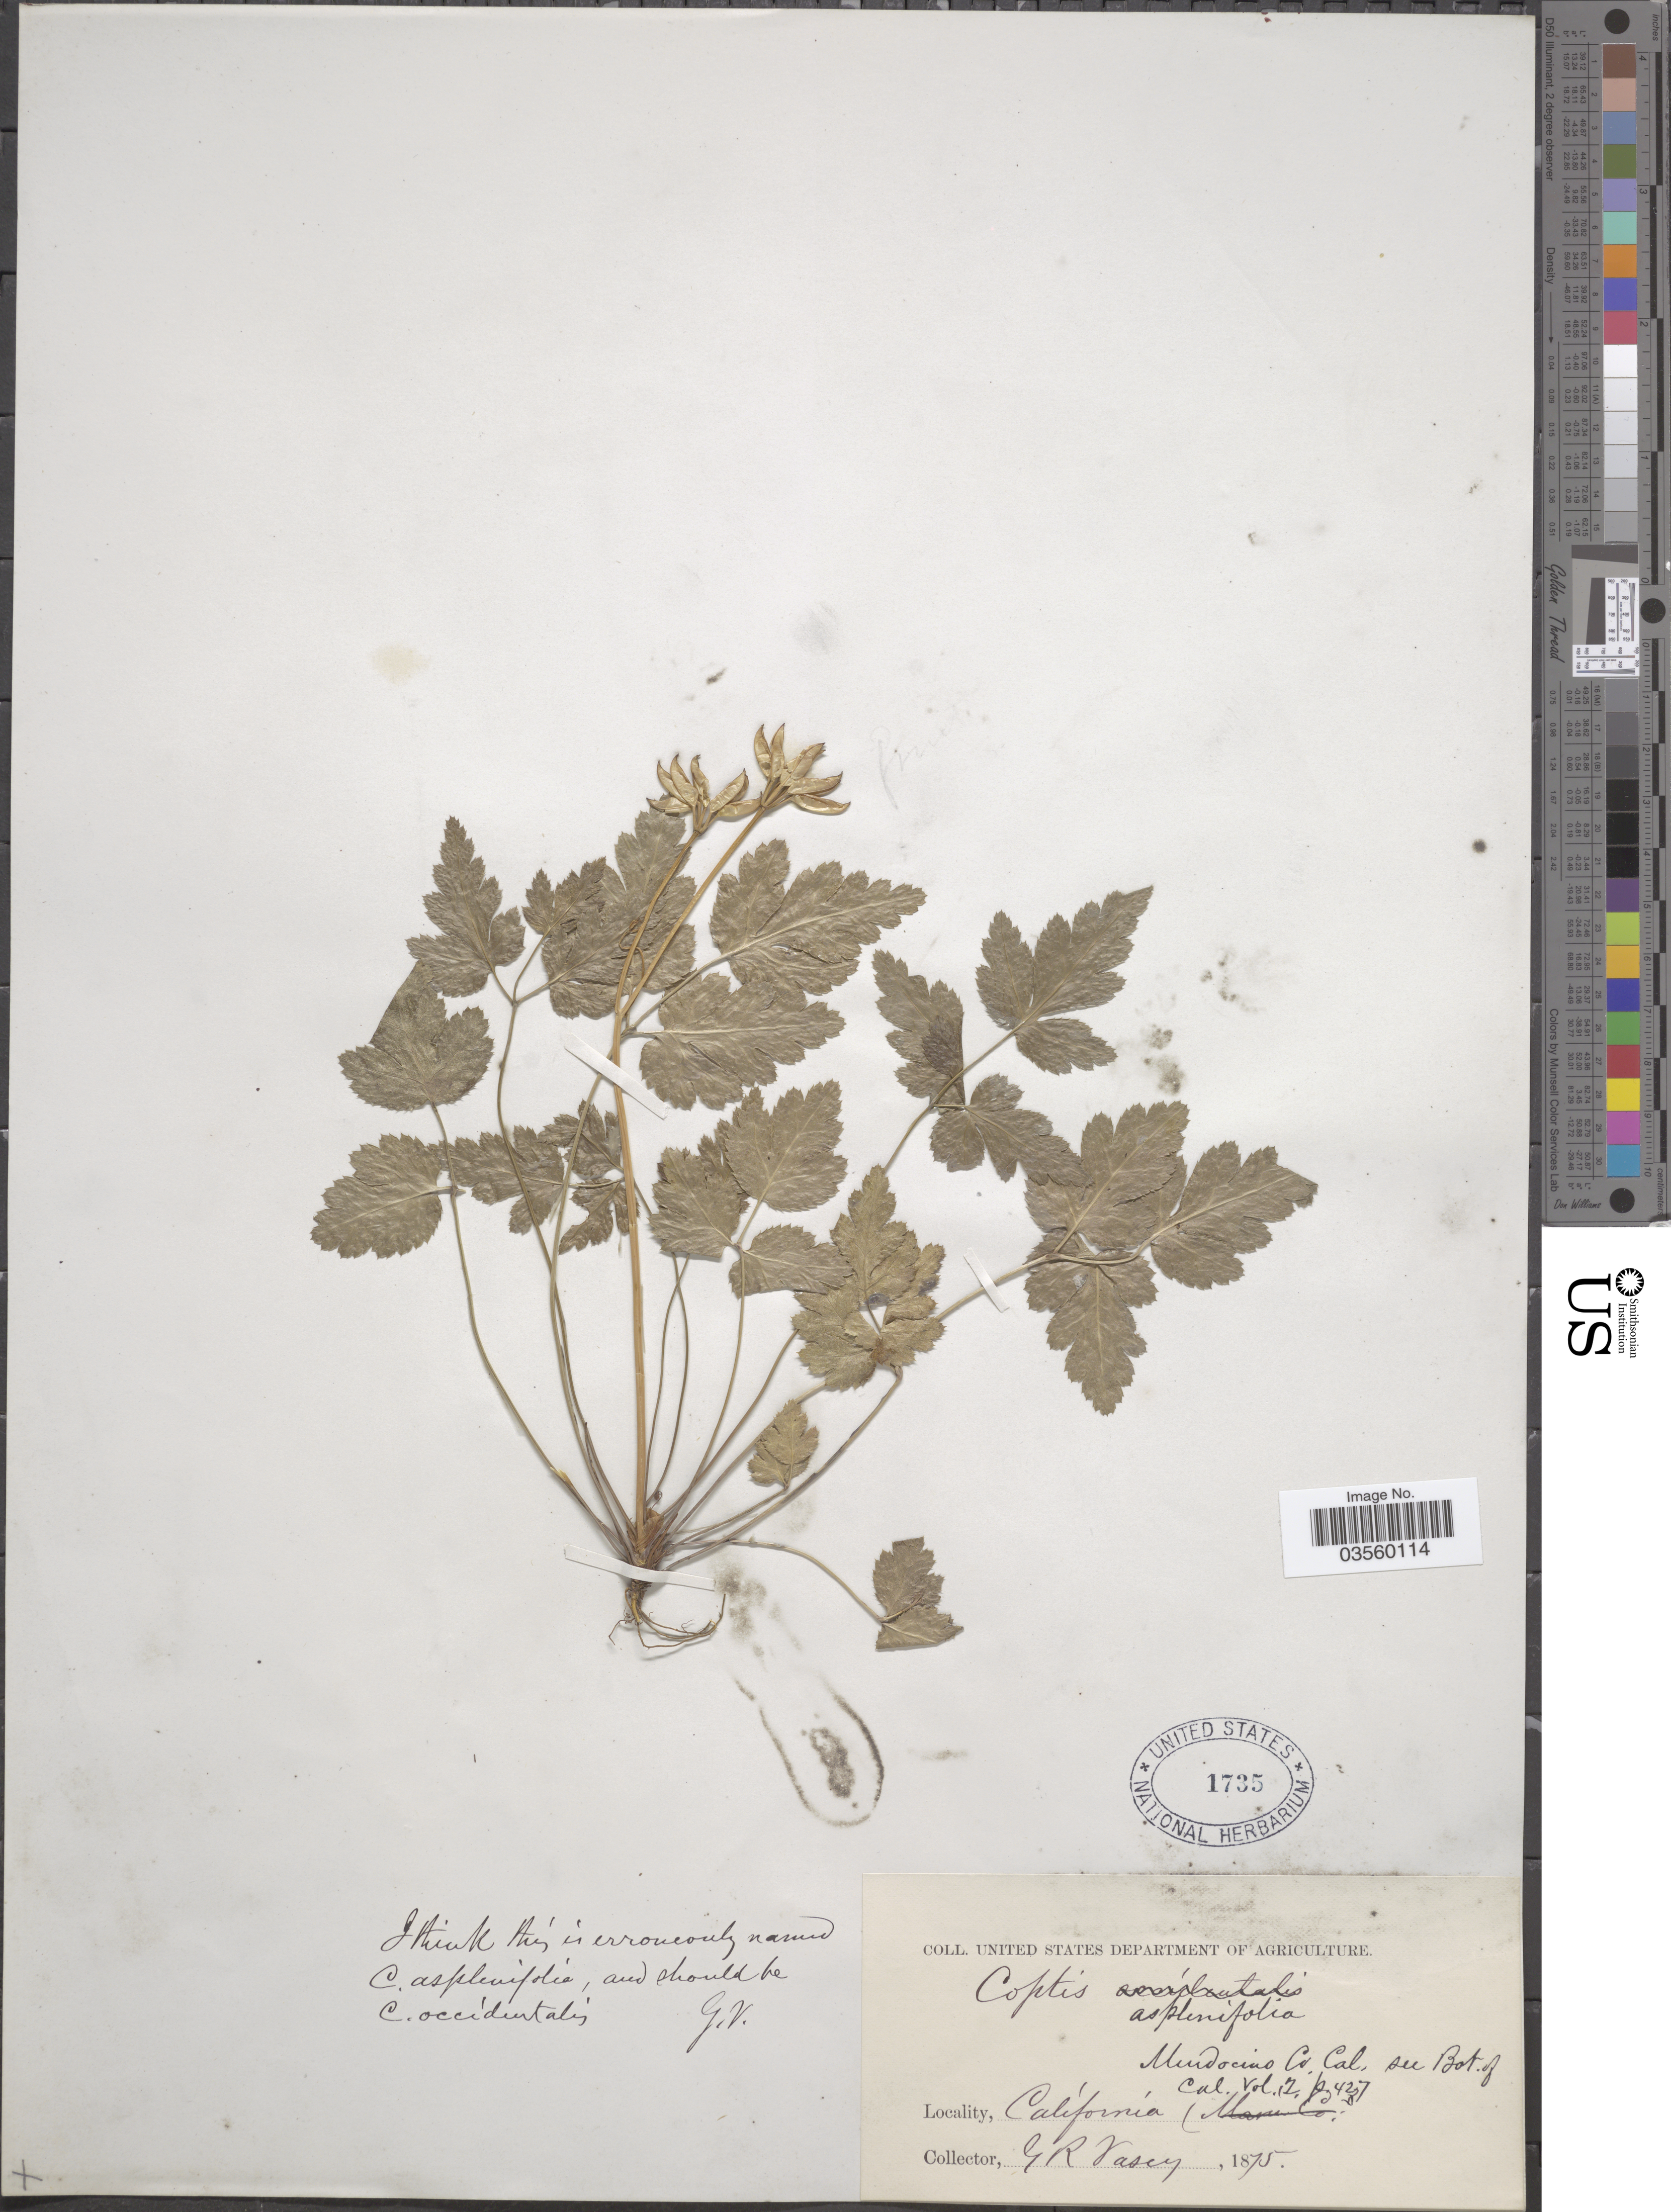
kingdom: Plantae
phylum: Tracheophyta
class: Magnoliopsida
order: Ranunculales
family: Ranunculaceae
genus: Coptis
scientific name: Coptis laciniata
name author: A. Gray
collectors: G. R. Vasey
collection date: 1875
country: United States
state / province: California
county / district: Mendocino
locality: Mendocino Co.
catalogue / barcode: US 1735